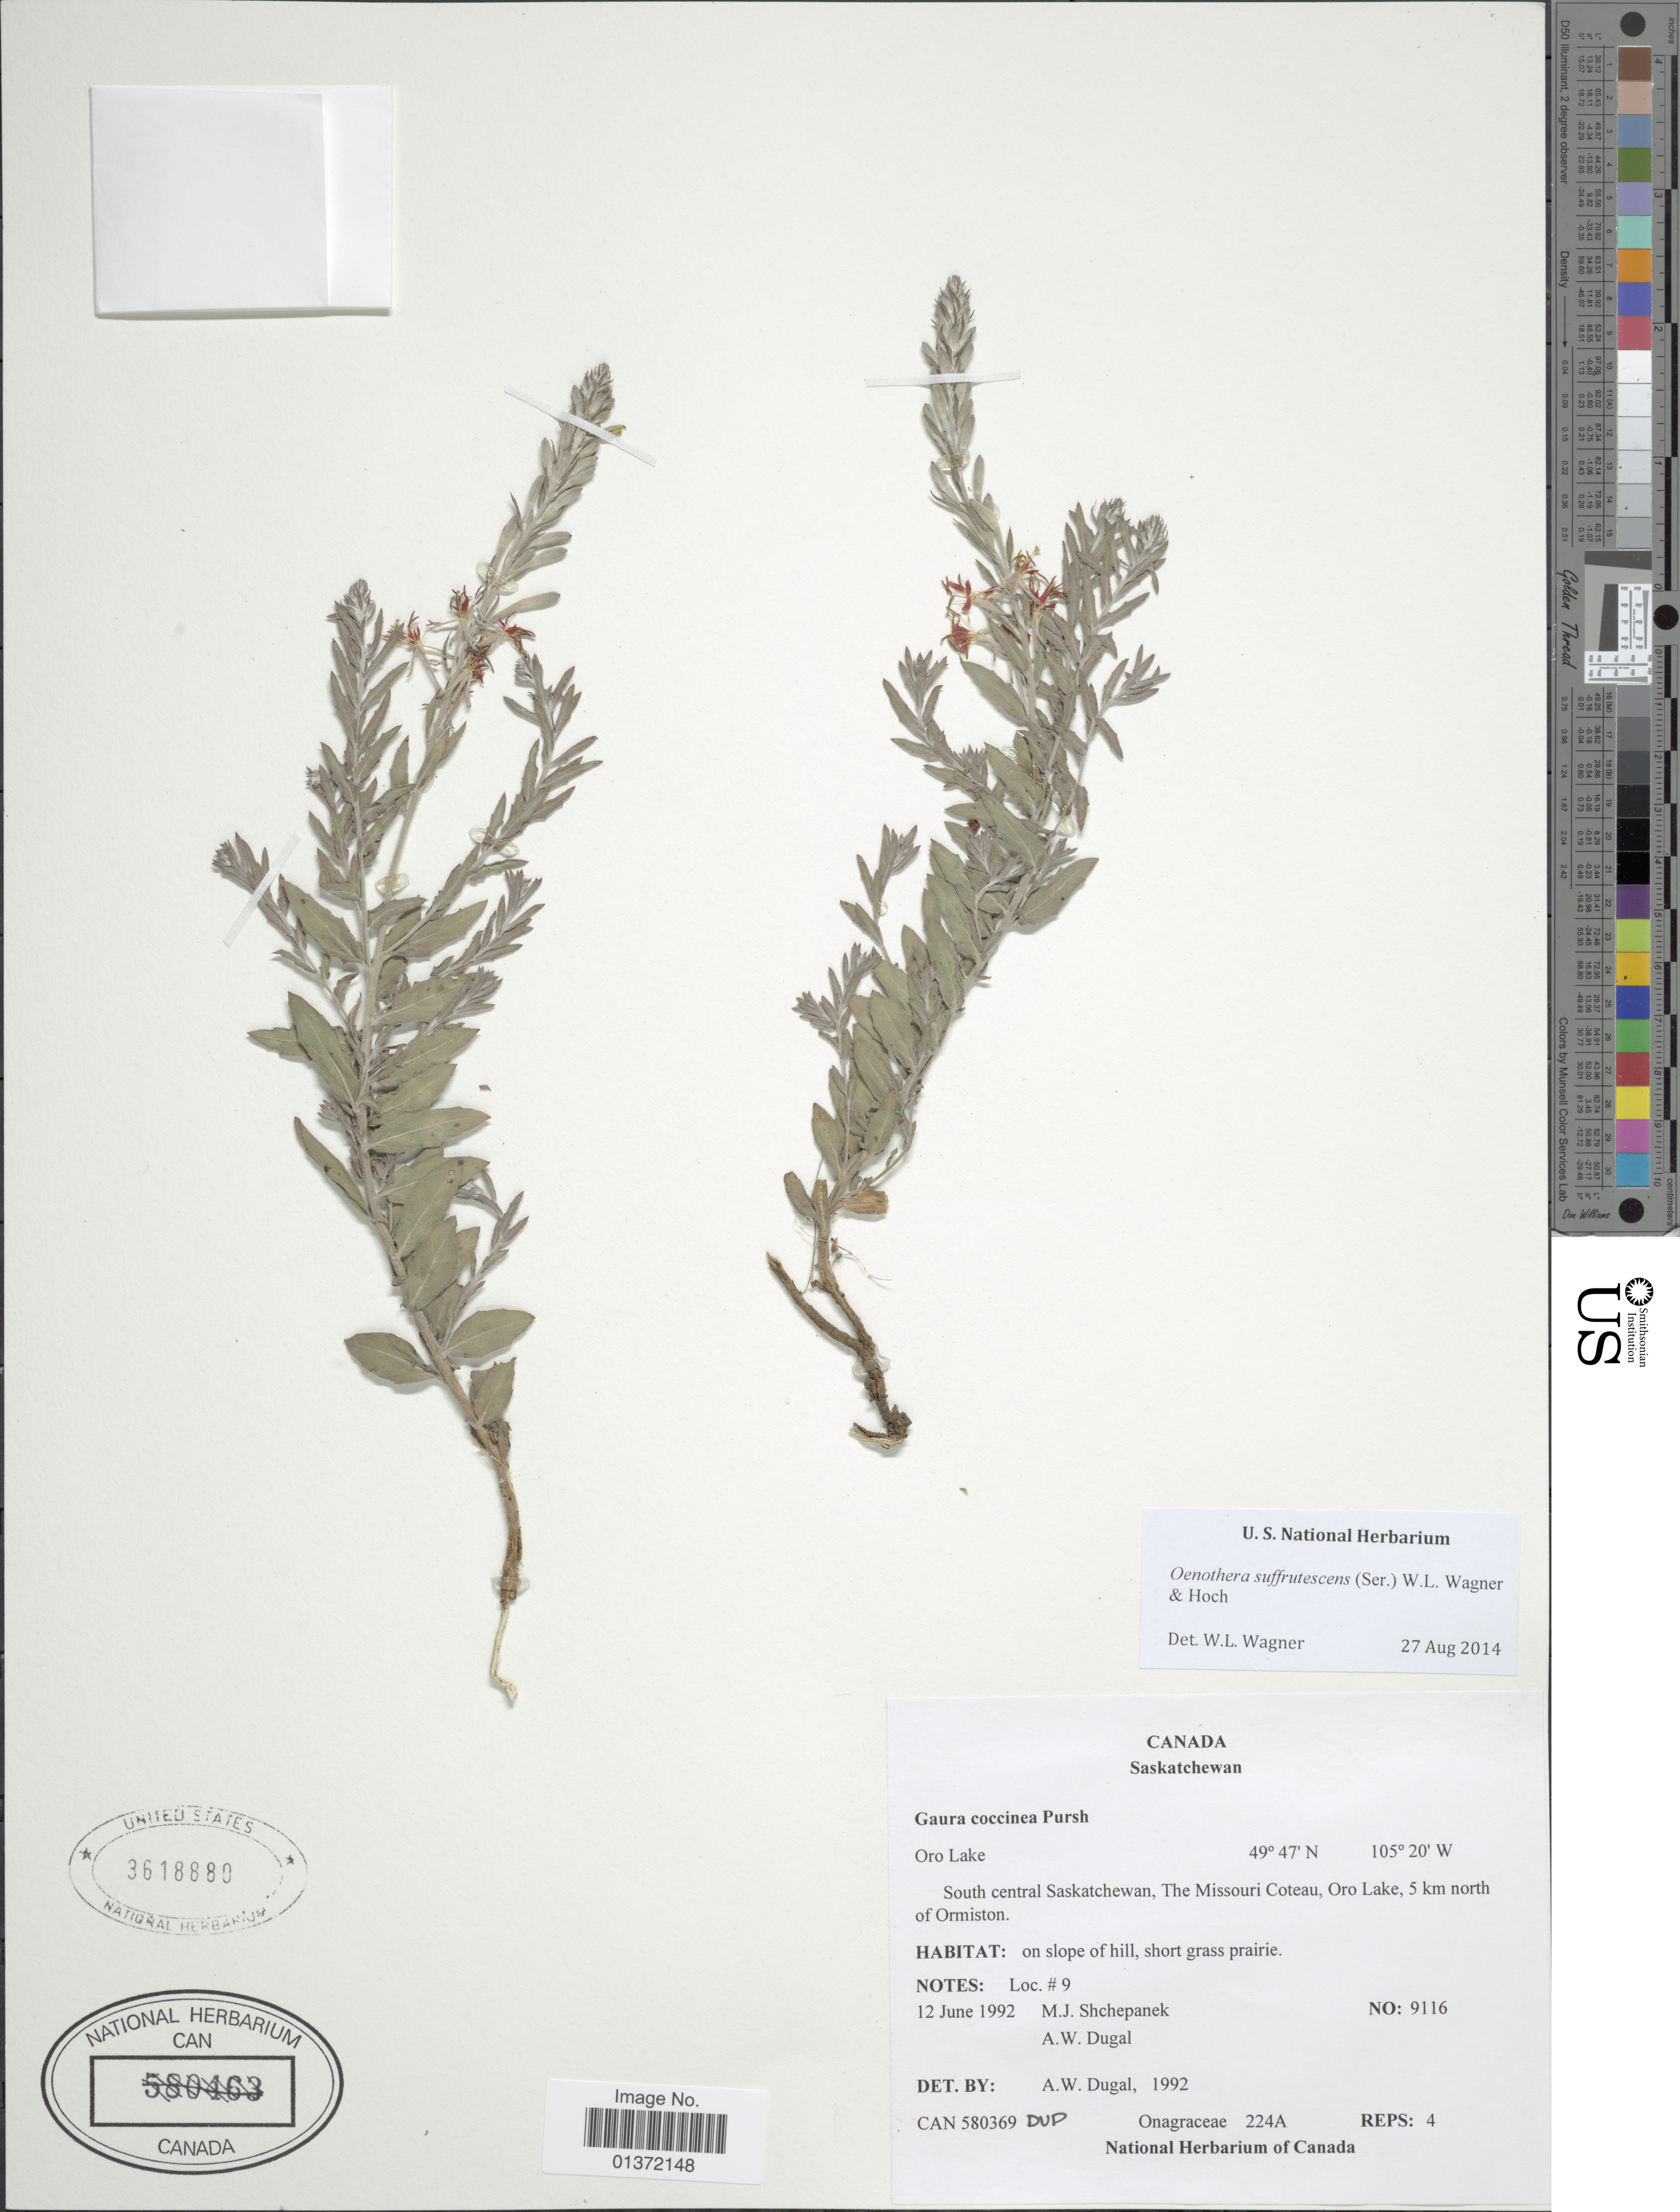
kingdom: Plantae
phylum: Tracheophyta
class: Magnoliopsida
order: Myrtales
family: Onagraceae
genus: Oenothera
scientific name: Oenothera suffrutescens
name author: (Ser.) W.L. Wagner & Hoch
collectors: M. Shchepanek & A. Dugal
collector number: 9116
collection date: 1992-06-12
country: Canada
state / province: Saskatchewan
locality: Oro lake, South central Saskatchewan, The Missouri Coteau, Oro Lake, 5 km north of Ormiston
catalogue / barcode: US 3618880